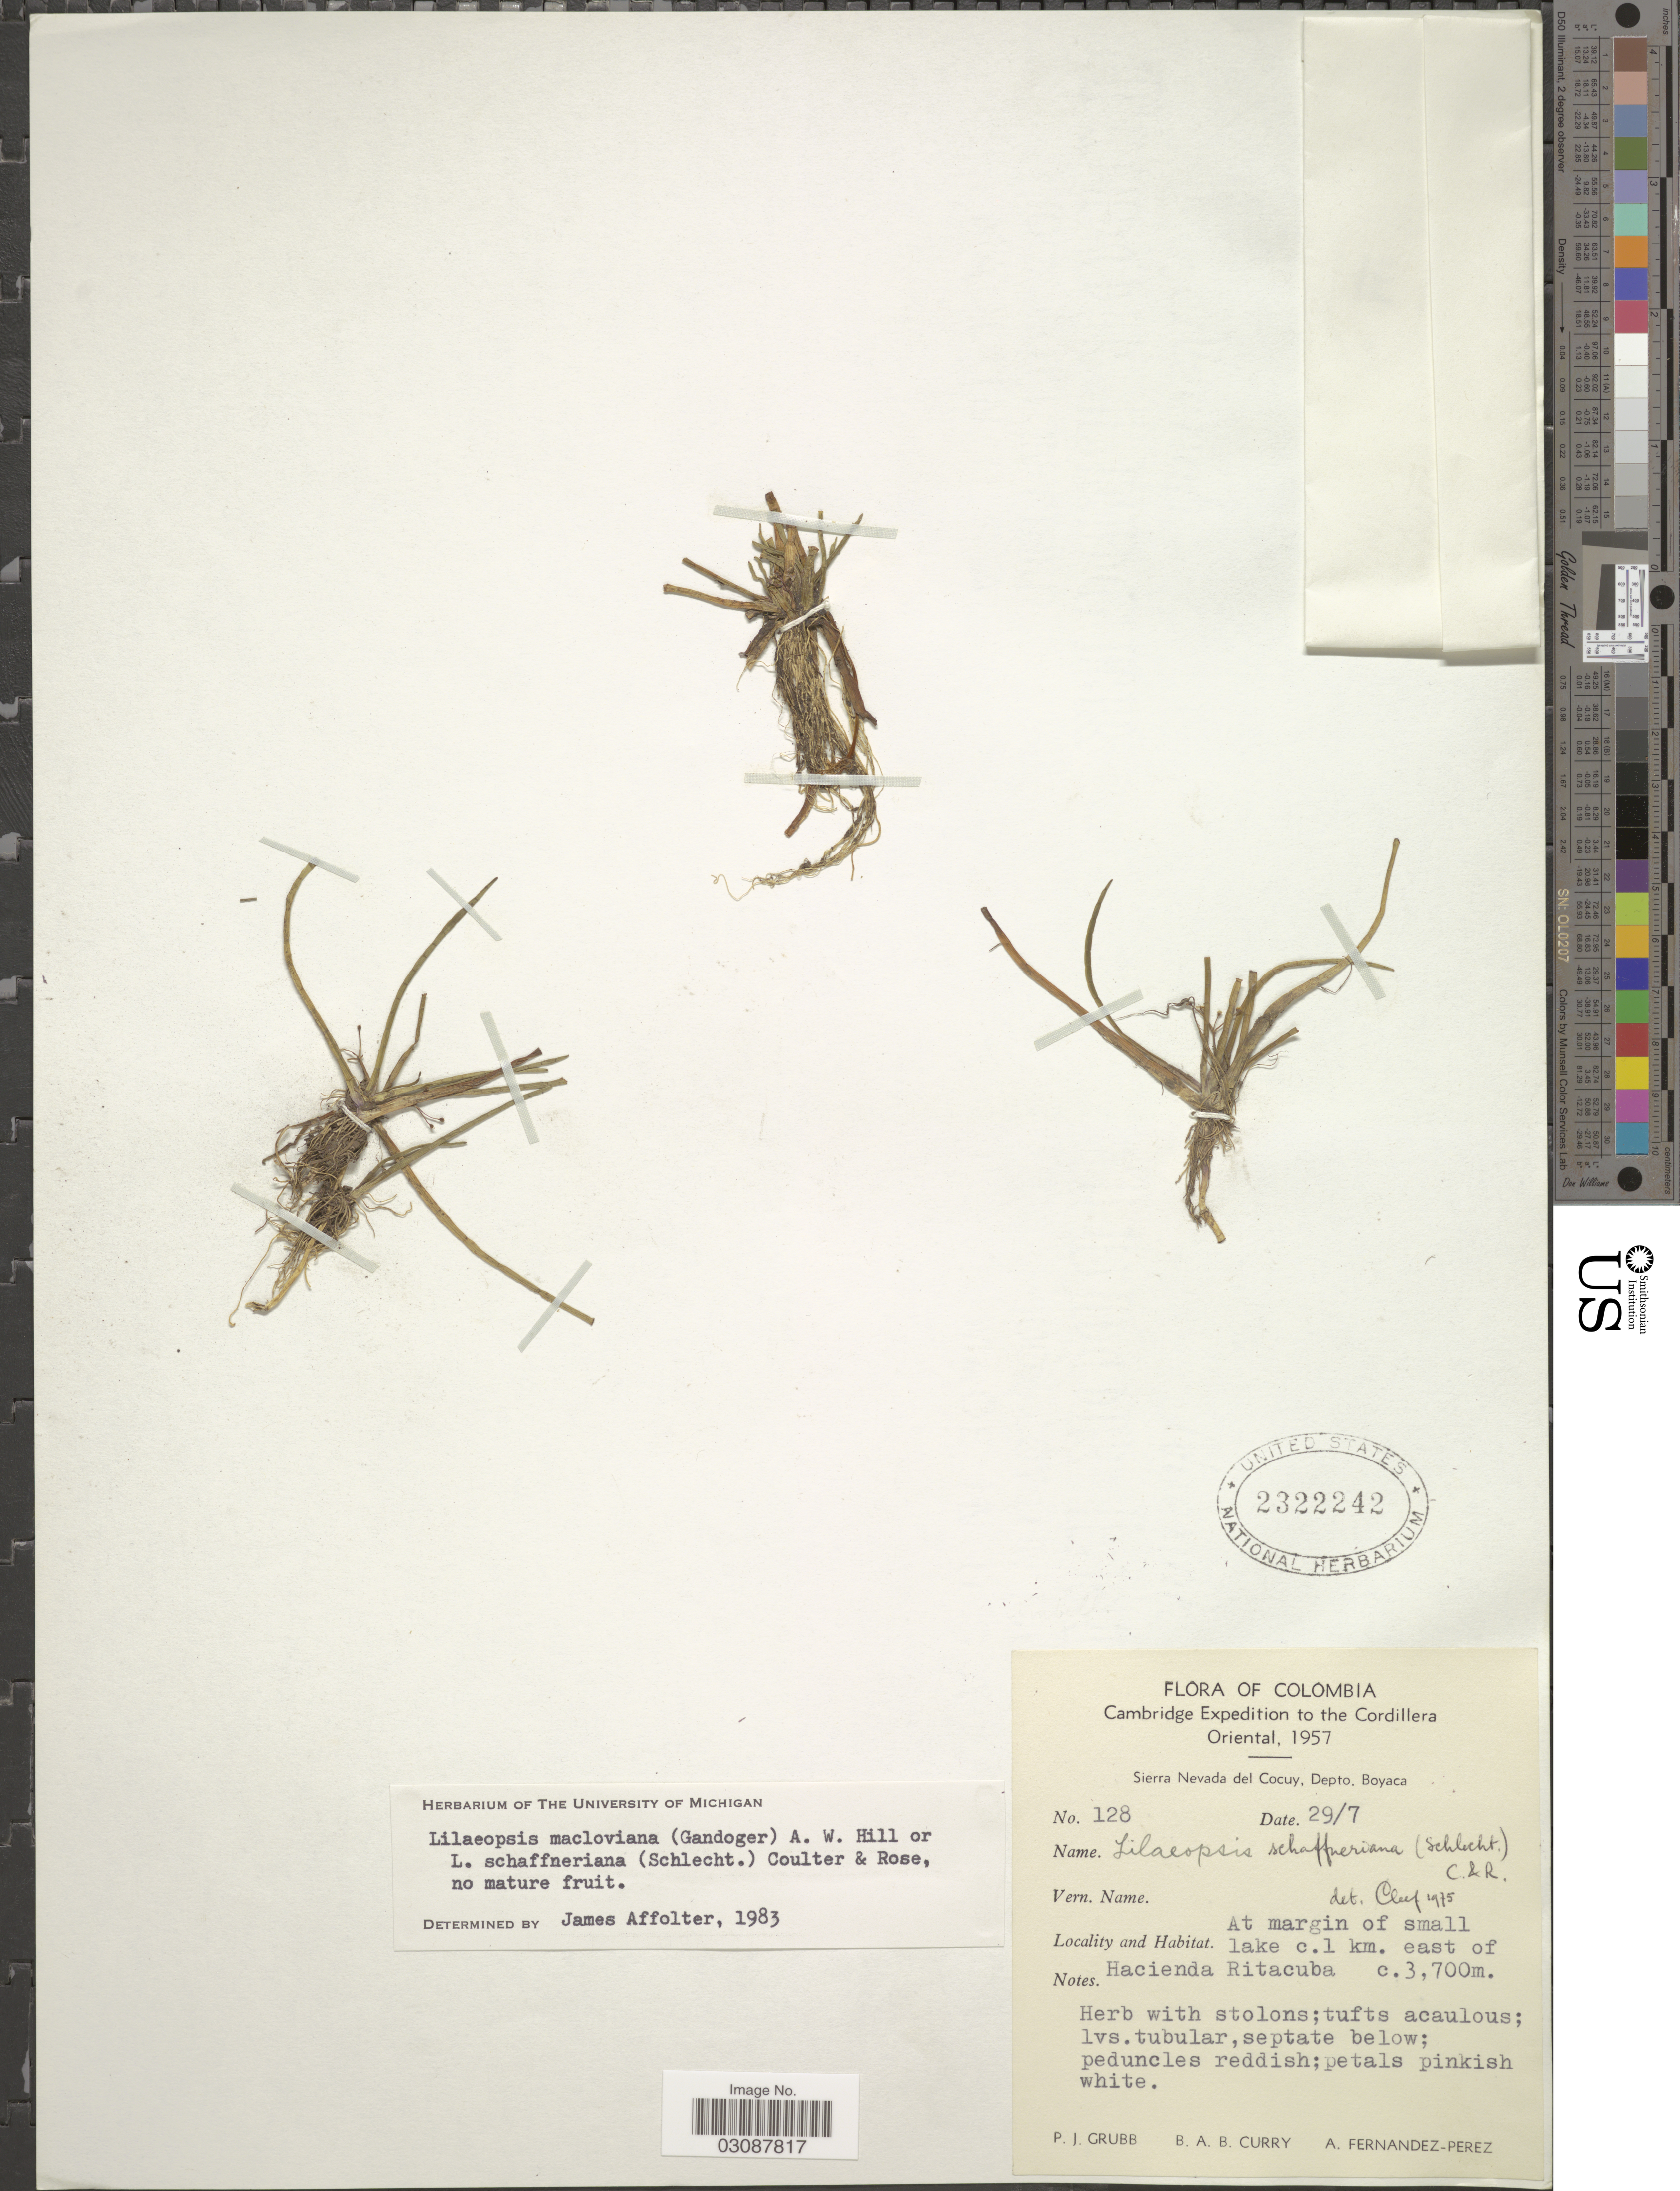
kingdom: Plantae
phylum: Tracheophyta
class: Magnoliopsida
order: Apiales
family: Apiaceae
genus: Lilaeopsis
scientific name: Lilaeopsis macloviana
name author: (Gand.) A.W. Hill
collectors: P. J. Grubb, B. Curry & A. Fernández-Pérez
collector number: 128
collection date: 1957-07-29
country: Colombia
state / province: Boyacá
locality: Cordillera Oriental, Sierra Nevada del Cocuy, Depto. Boyaca, At margin of small lake c. 1 km. east of Hacienda Ritacuba.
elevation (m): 3700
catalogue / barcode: US 2322242